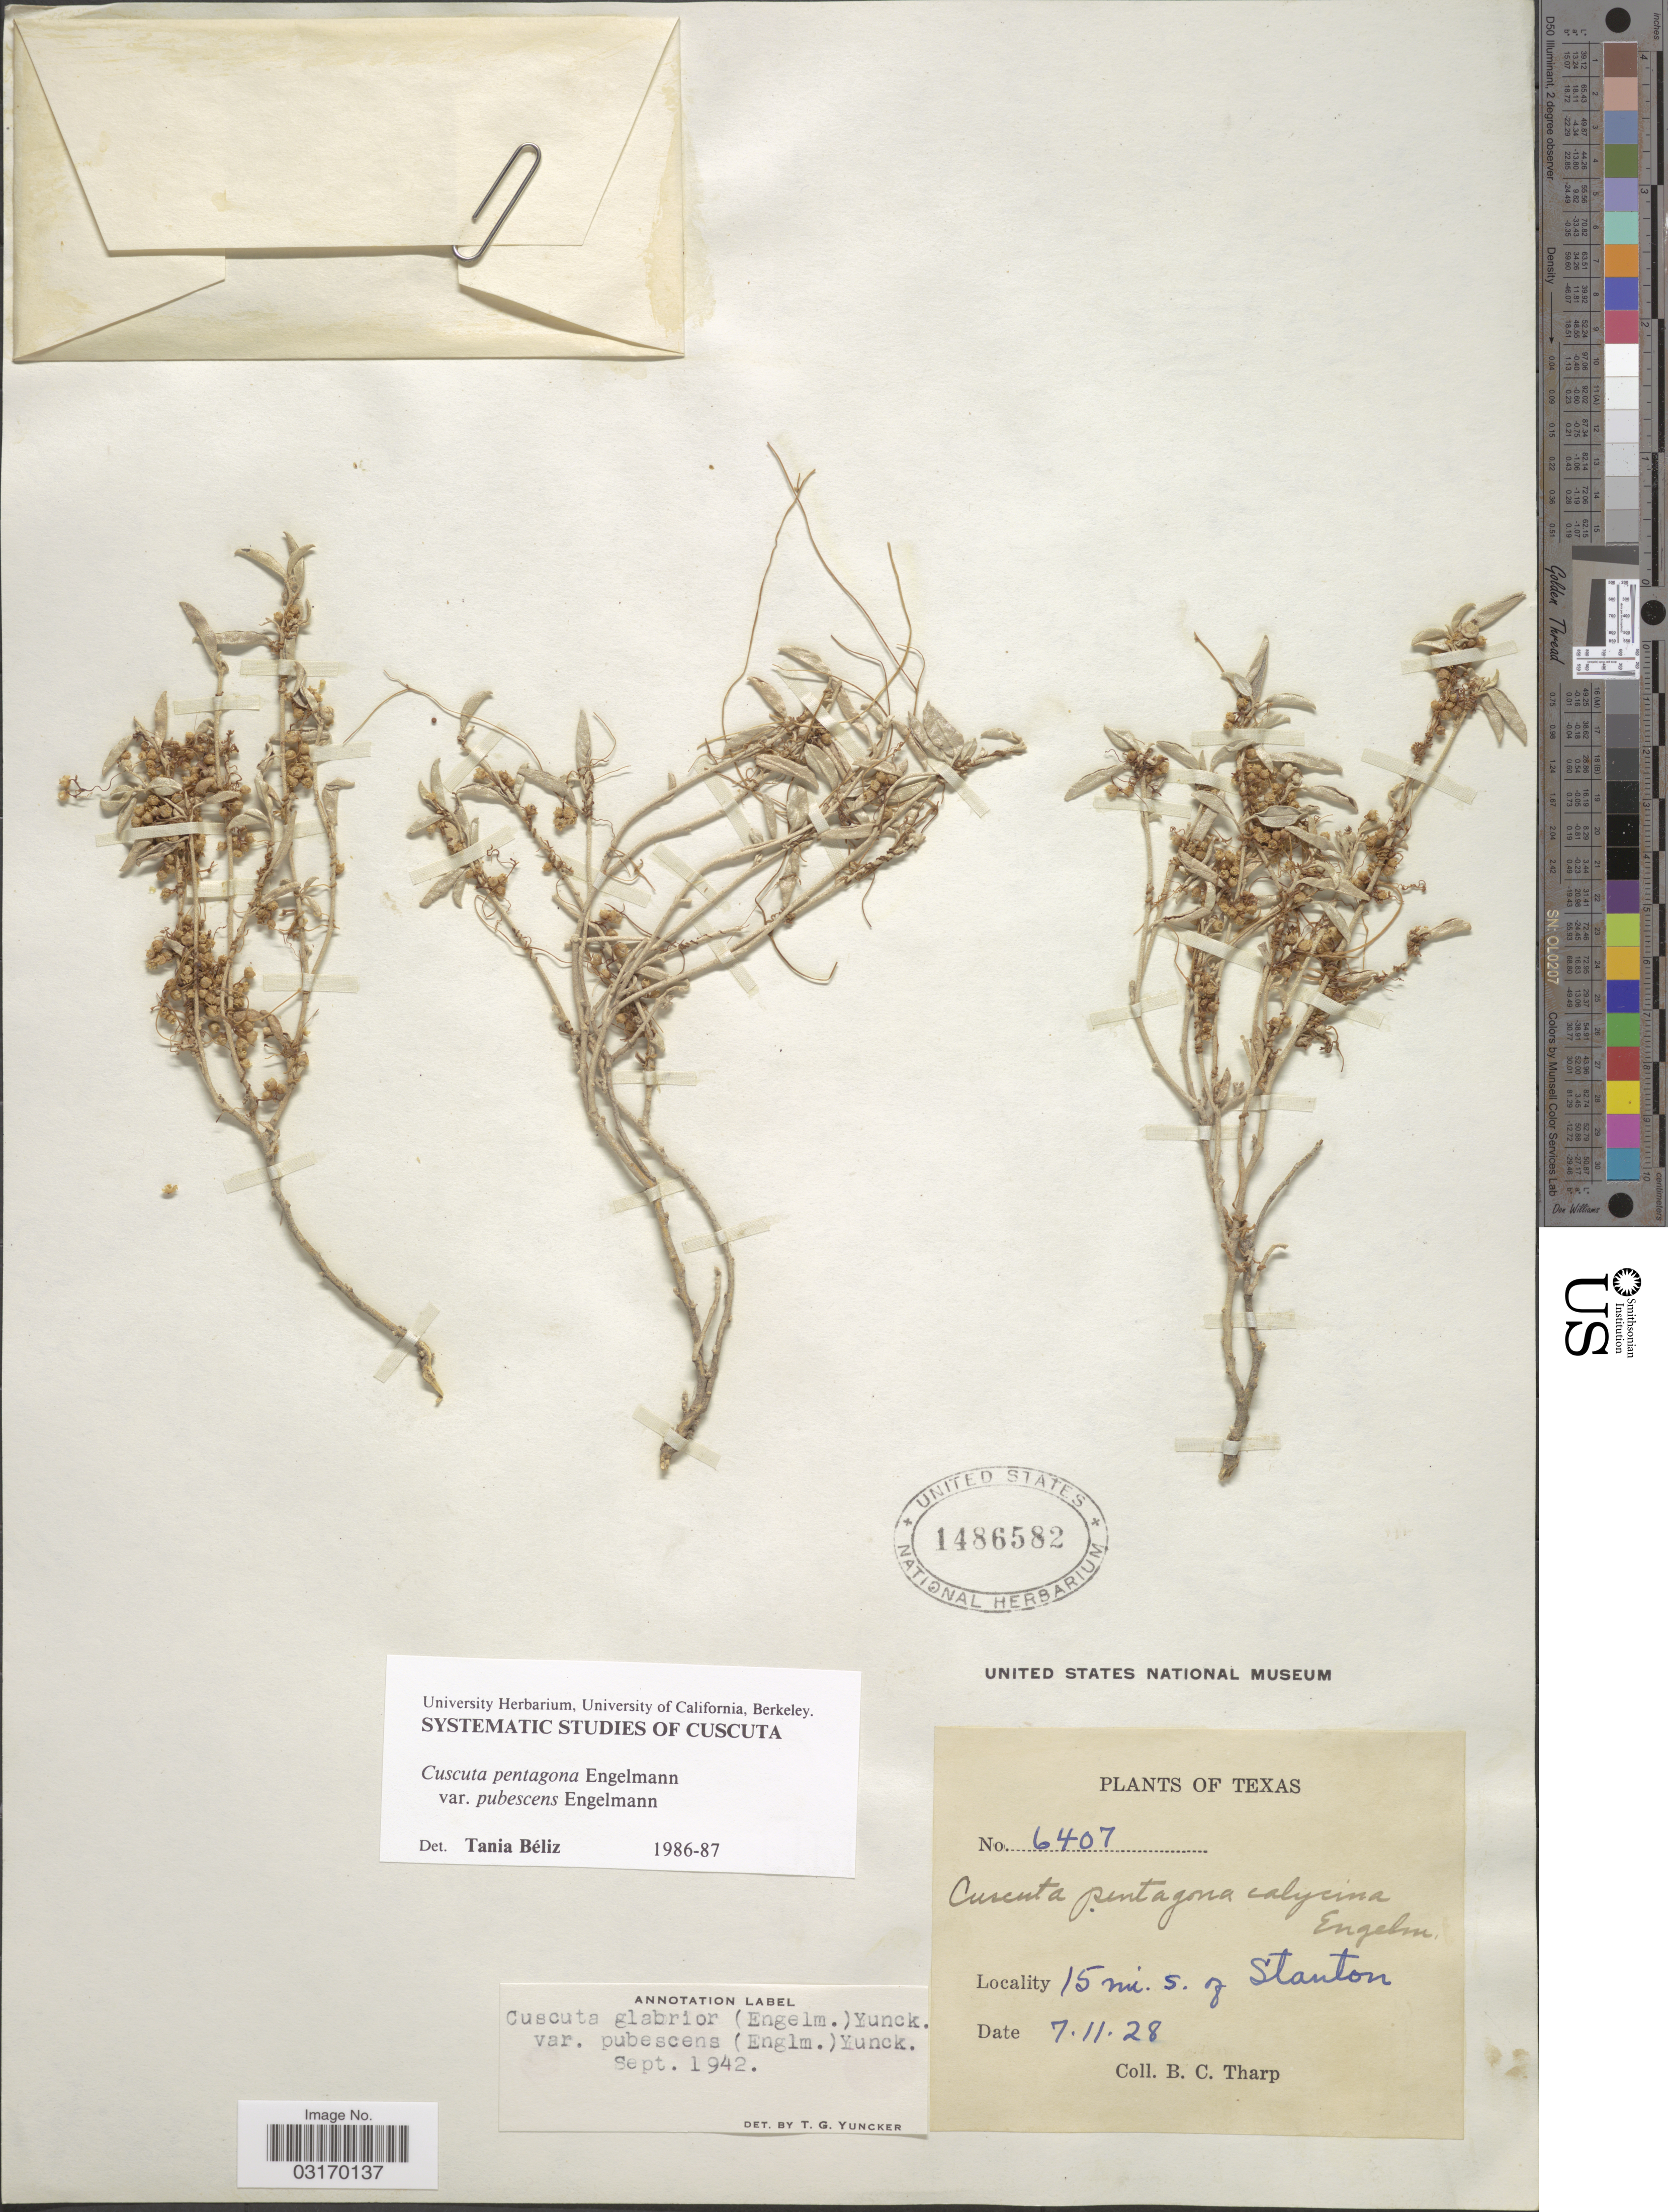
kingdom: Plantae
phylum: Tracheophyta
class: Magnoliopsida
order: Solanales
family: Convolvulaceae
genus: Cuscuta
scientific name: Cuscuta pentagona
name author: Engelm.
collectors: B. C. Tharp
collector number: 6407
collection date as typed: Transcribed d/m/y: 11/7/28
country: United States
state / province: Texas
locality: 15 mi. S. of Stanton.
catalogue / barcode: US 1486582